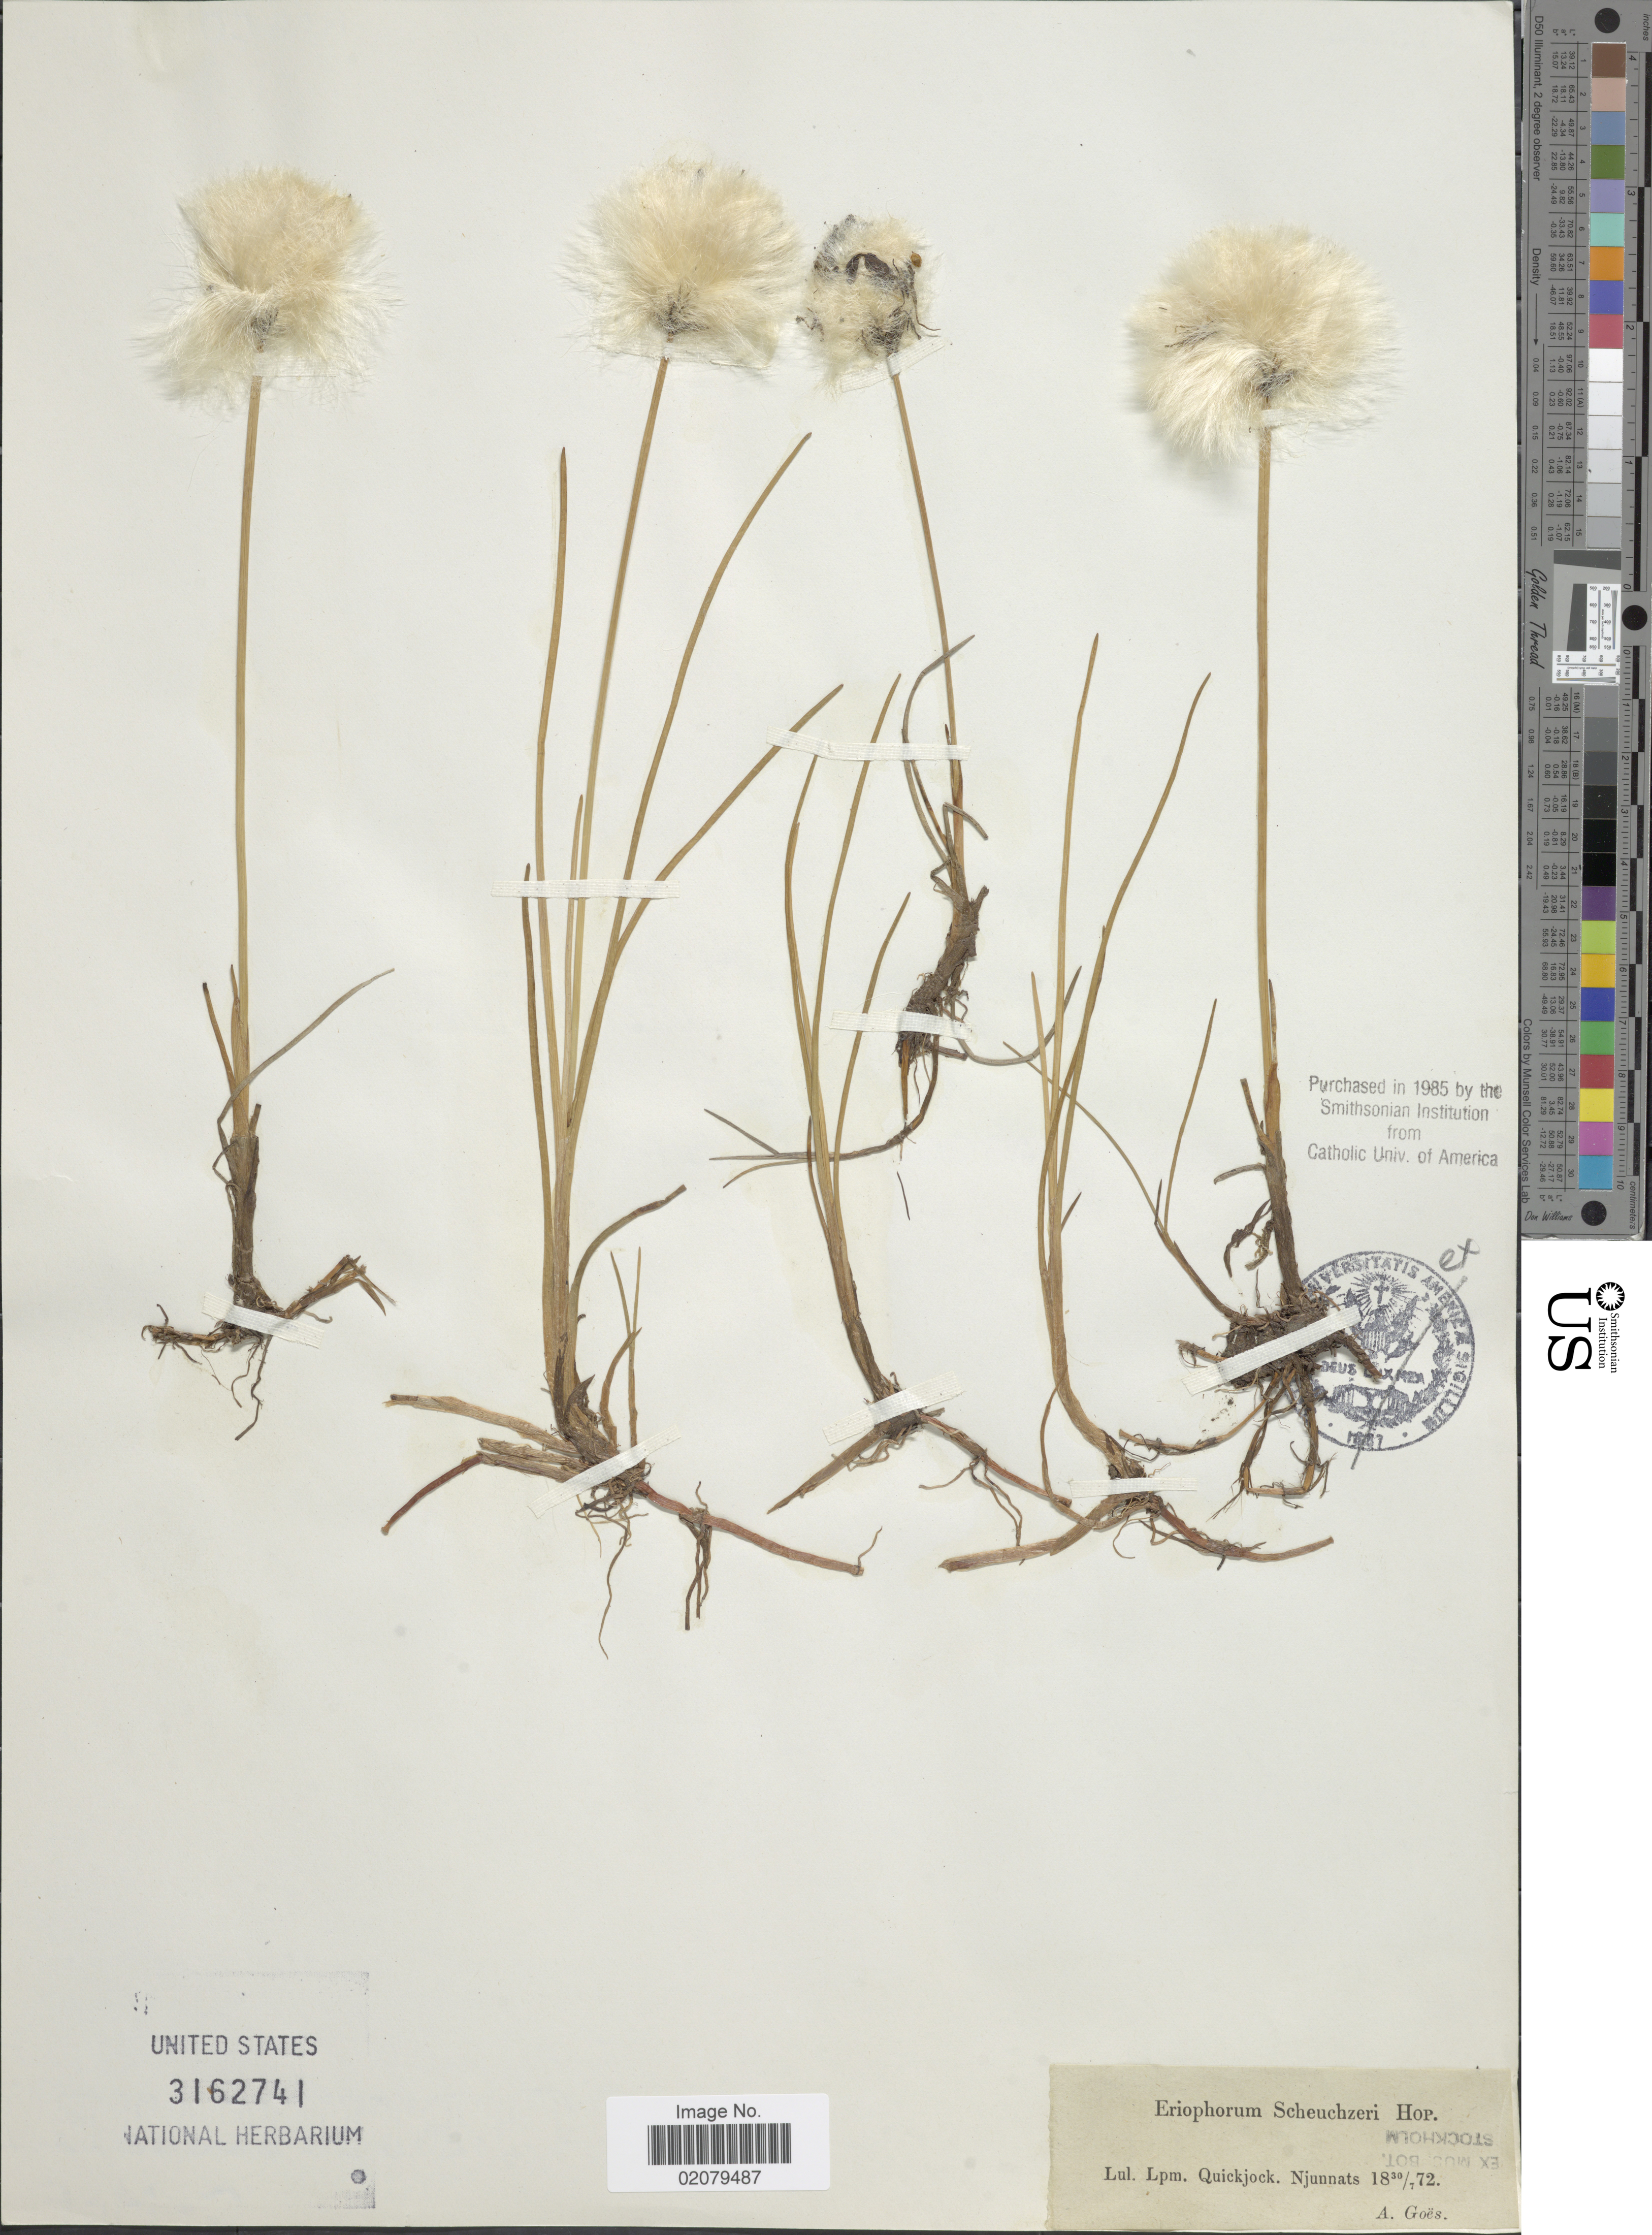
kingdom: Plantae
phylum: Tracheophyta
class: Liliopsida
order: Poales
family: Cyperaceae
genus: Eriophorum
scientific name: Eriophorum scheuchzeri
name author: Hoppe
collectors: A. Goes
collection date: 1872-07-30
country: Sweden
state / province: Norrbotten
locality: Lul. Lpm. (Lule Lappmark). Quickjock, Njunnats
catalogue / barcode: US 3162741